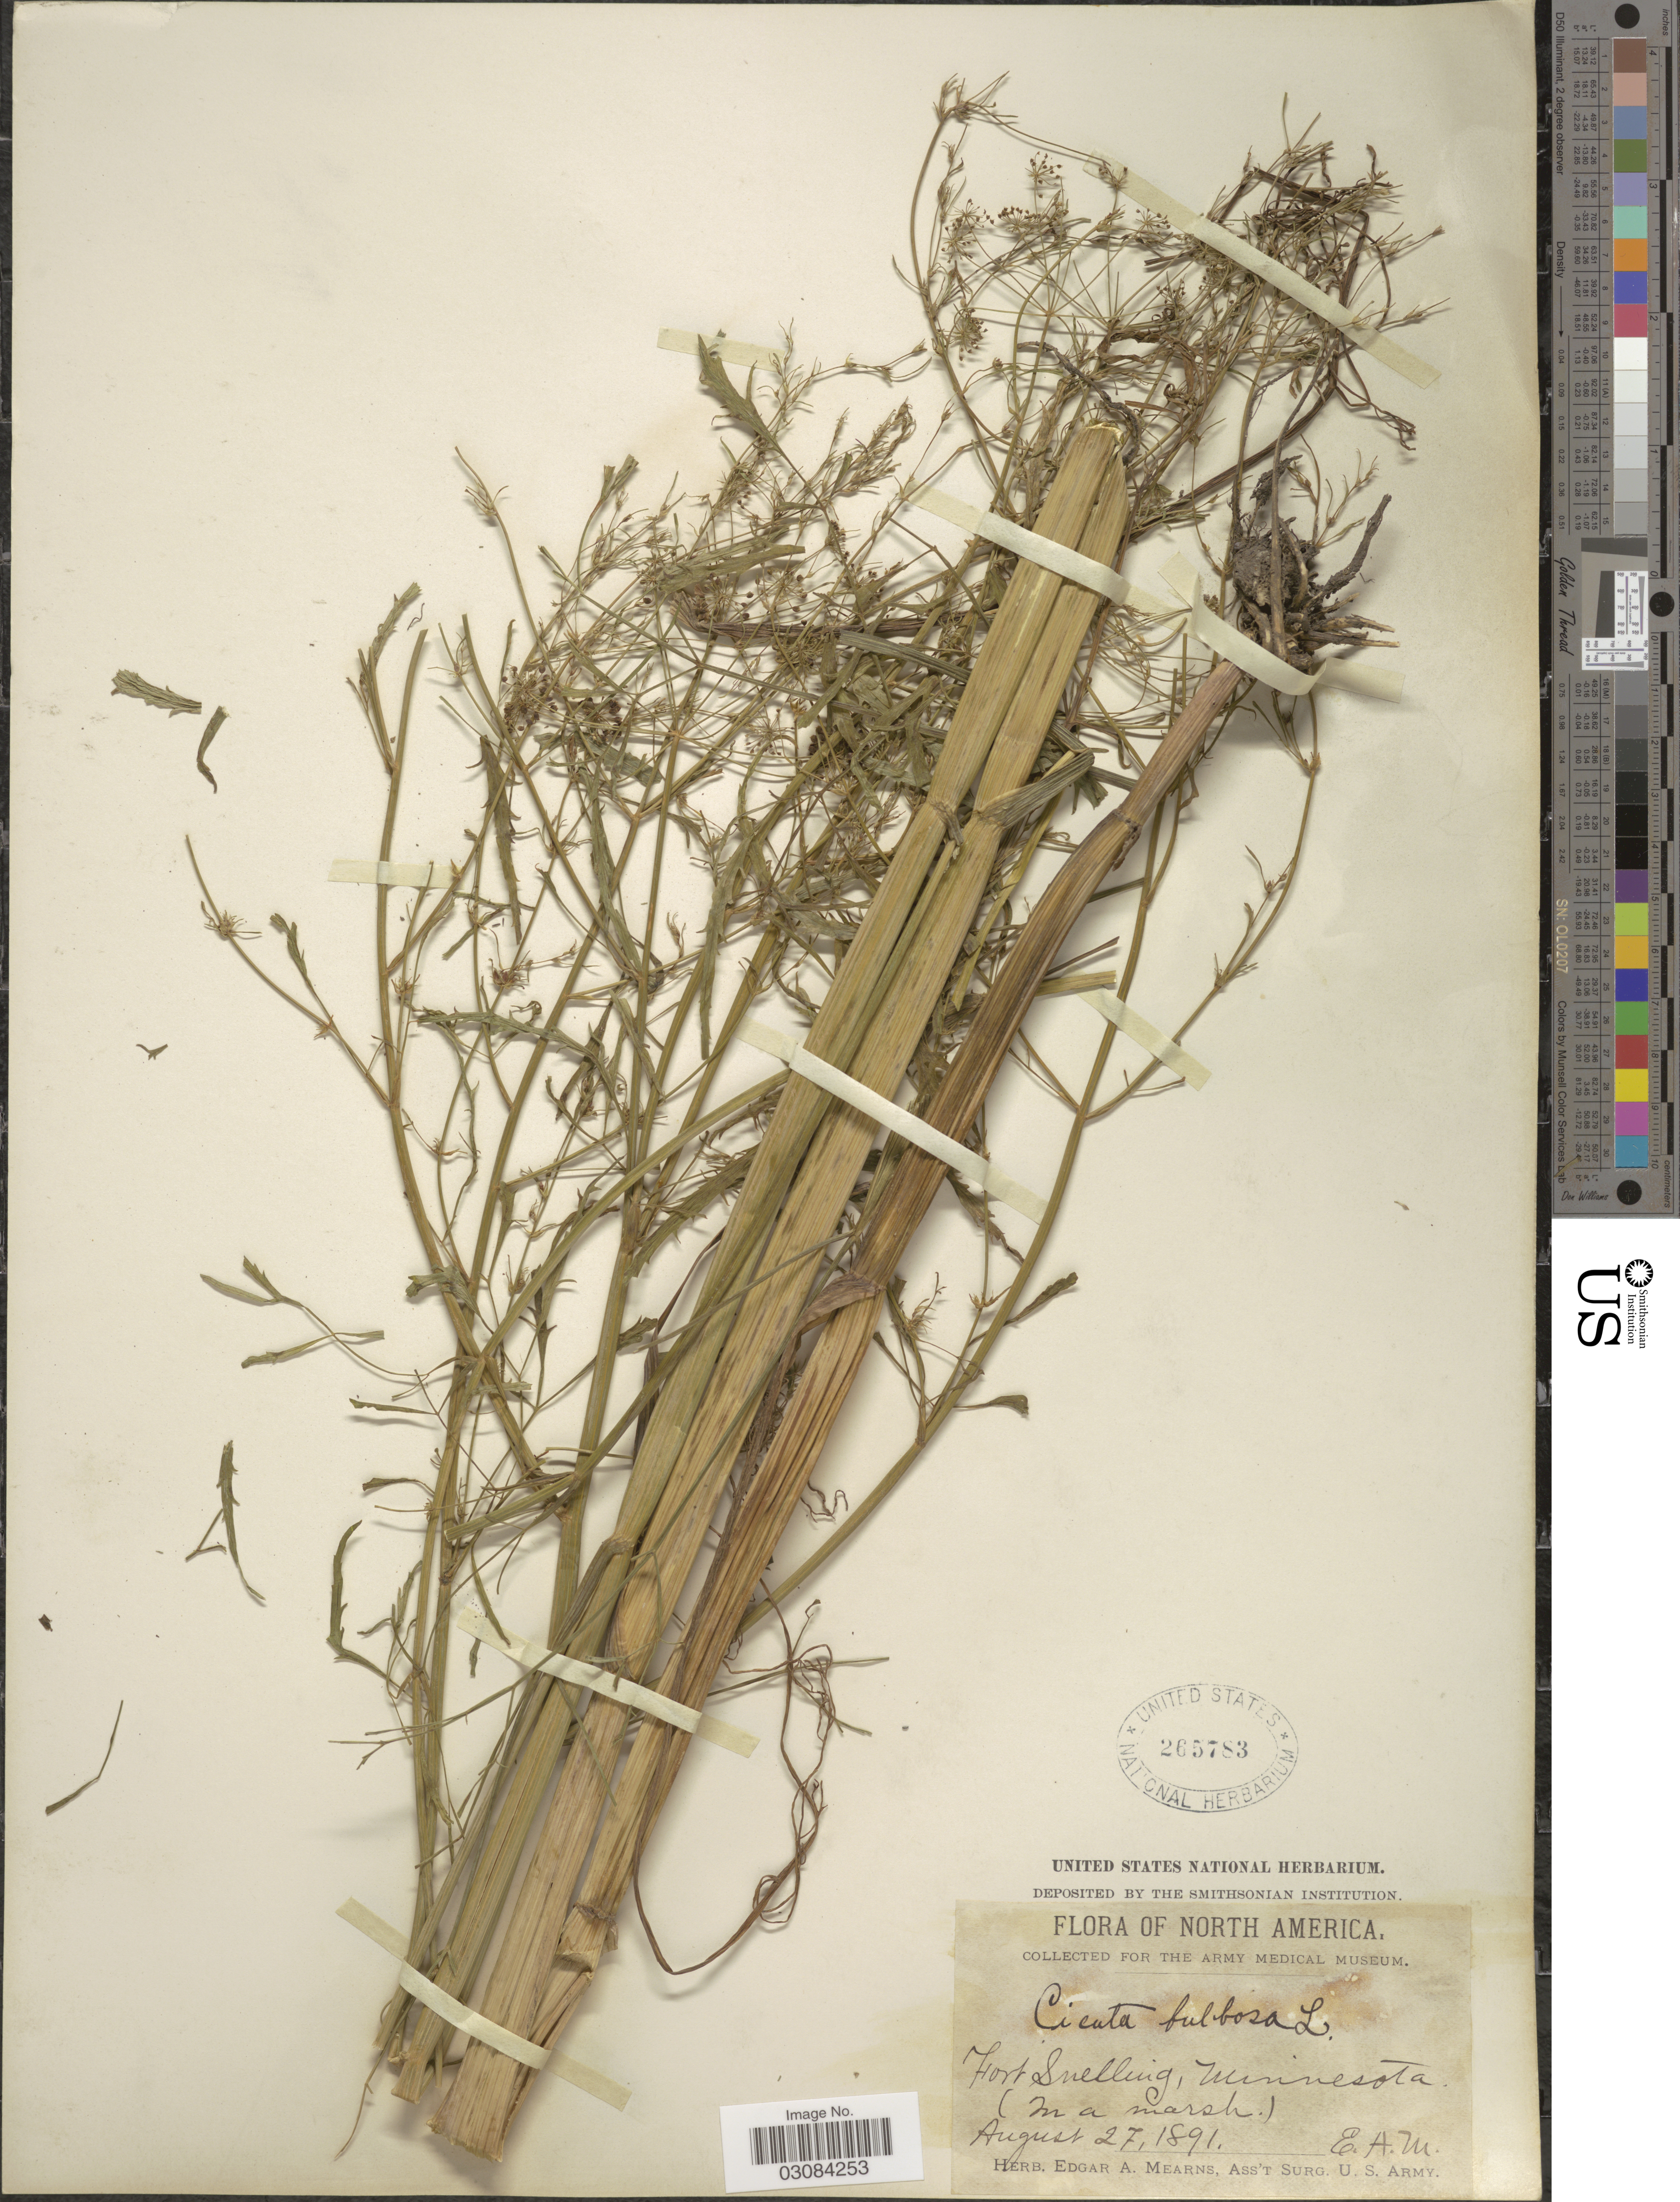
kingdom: Plantae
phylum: Tracheophyta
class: Magnoliopsida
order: Apiales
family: Apiaceae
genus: Cicuta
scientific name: Cicuta bulbifera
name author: L.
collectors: E. A. Mearns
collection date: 1891-08-27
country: United States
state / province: Minnesota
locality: Fort Snelling.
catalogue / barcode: US 265783